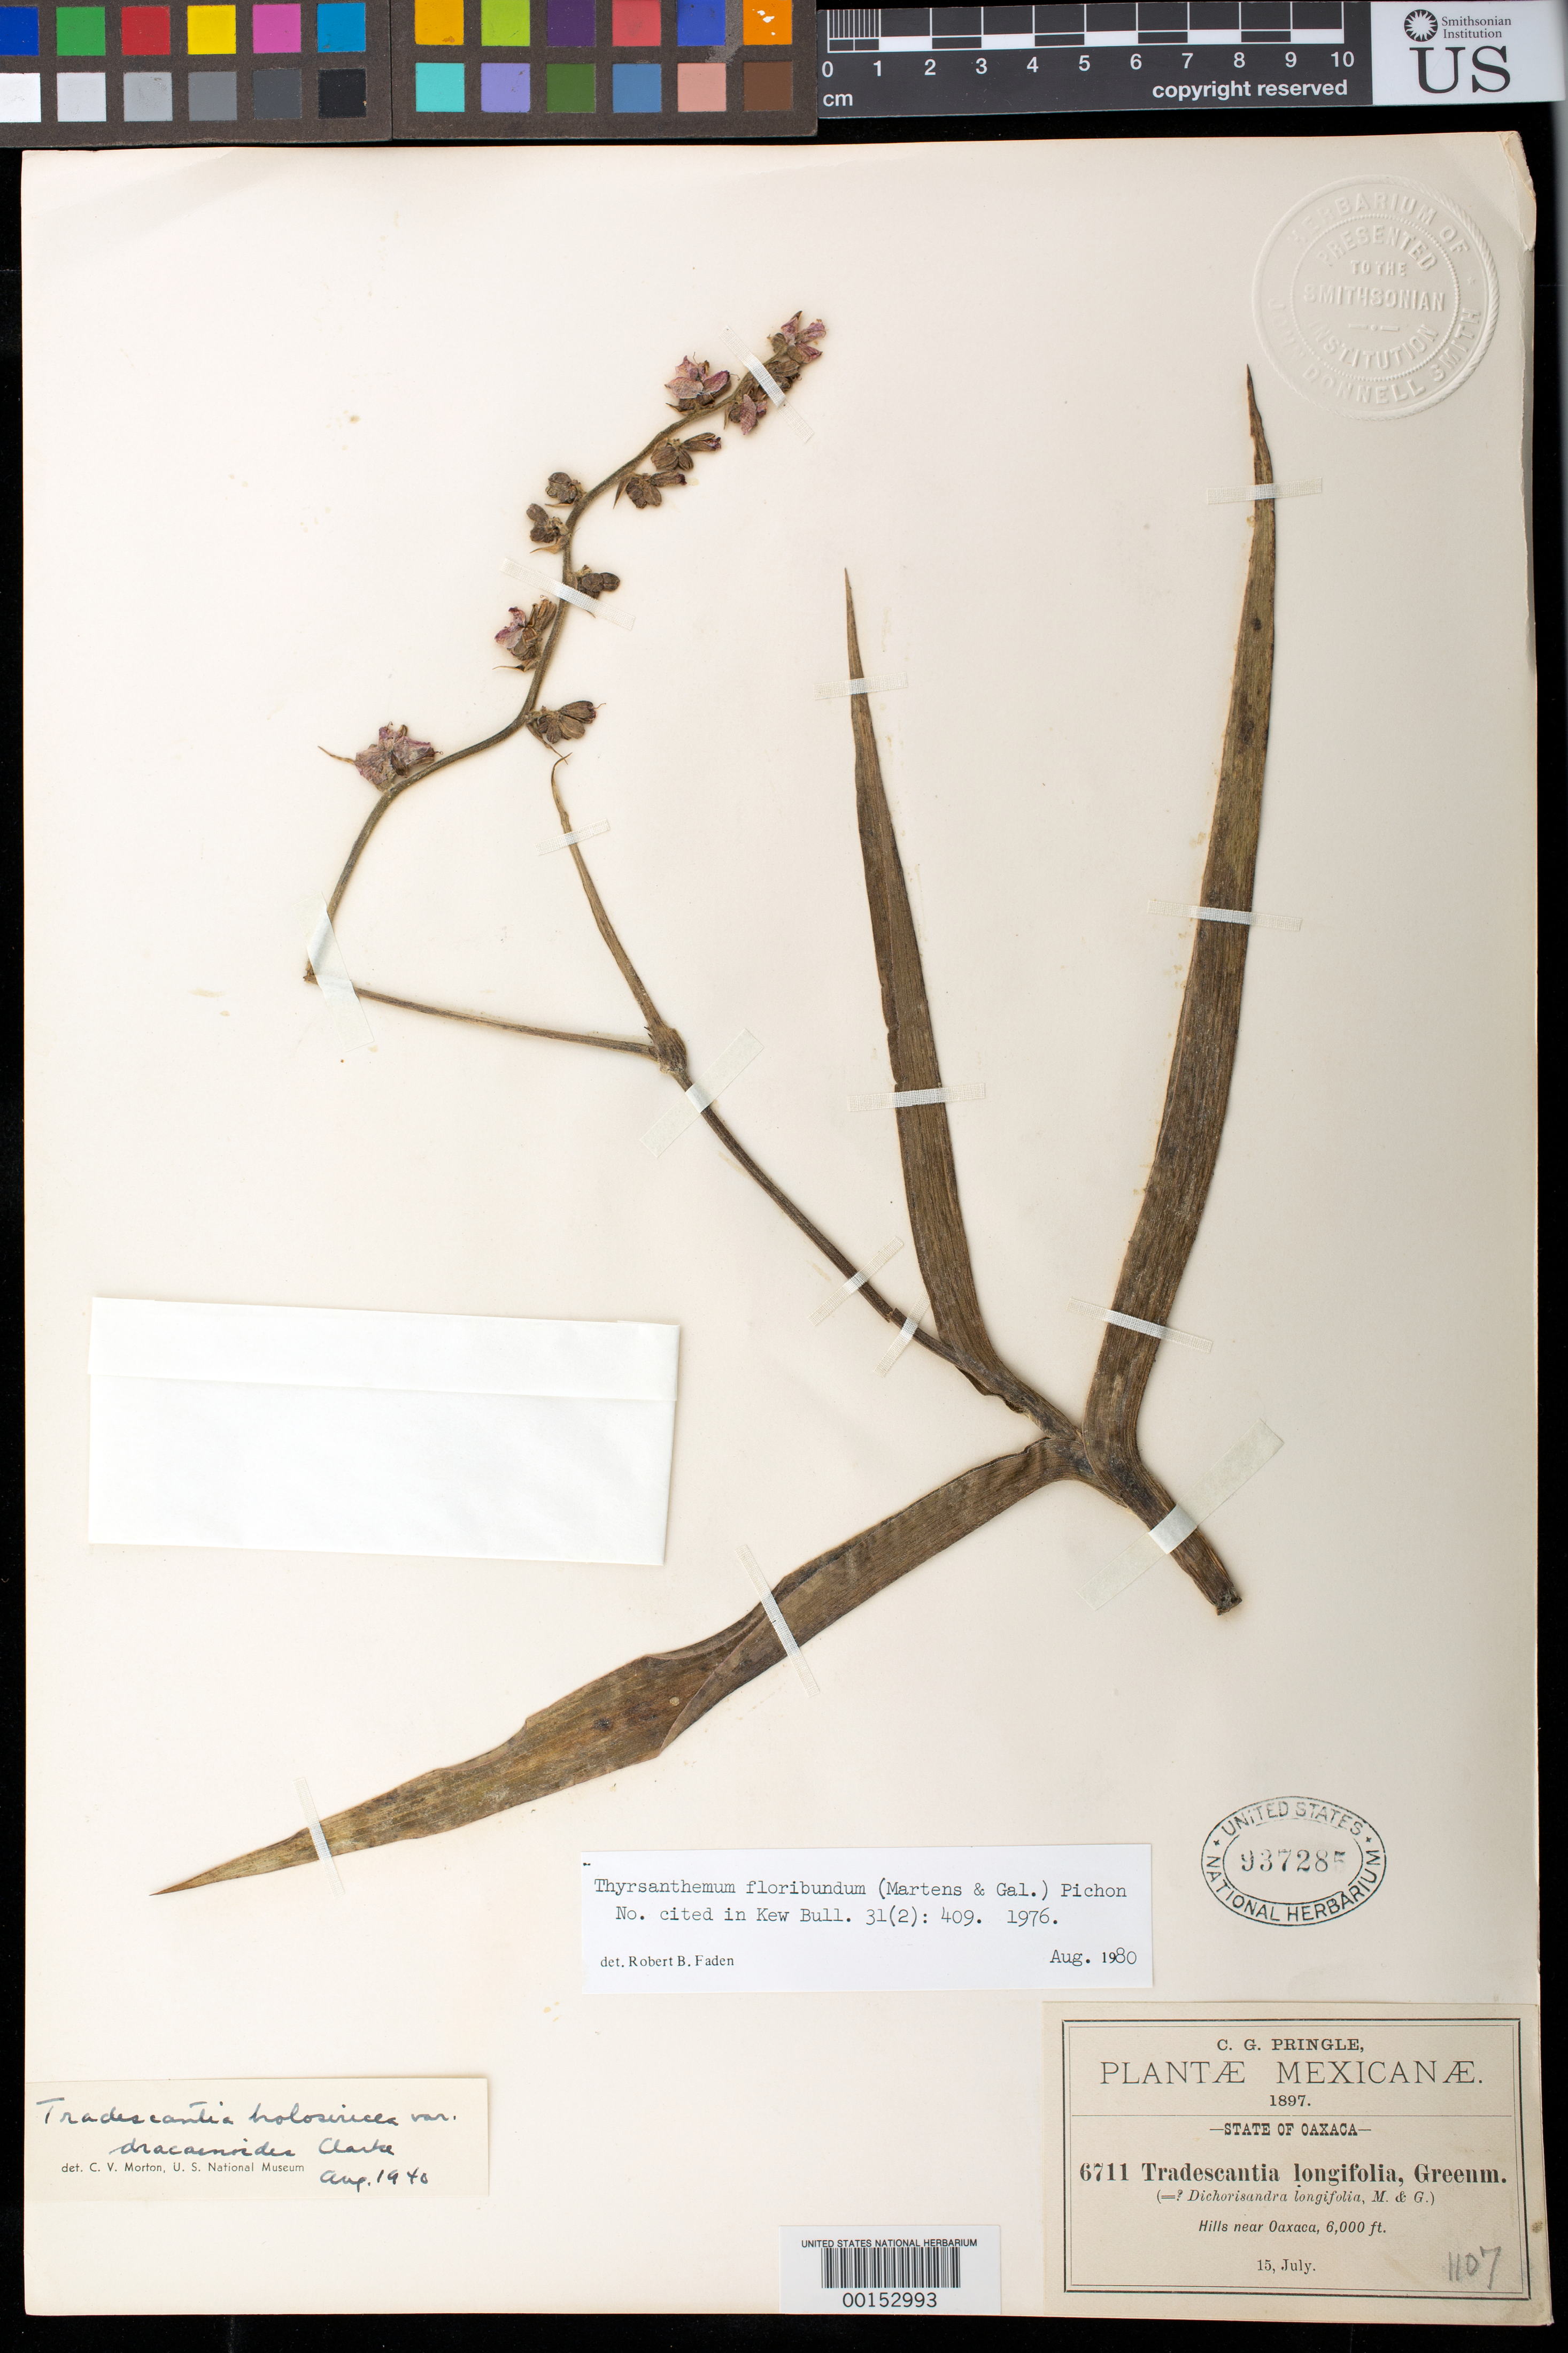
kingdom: Plantae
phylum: Tracheophyta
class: Liliopsida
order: Commelinales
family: Commelinaceae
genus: Thyrsanthemum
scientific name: Thyrsanthemum floribundum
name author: (M. Martens & Galeotti) Pichon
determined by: Faden, Robert B., (US), Smithsonian Institution - National Museum of Natural History (UNITED STATES)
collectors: C. G. Pringle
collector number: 6711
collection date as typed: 15 Jul 1897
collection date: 1897-07-15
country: Mexico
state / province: Oaxaca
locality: Near Oaxaca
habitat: Hills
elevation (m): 1830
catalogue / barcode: US 937285